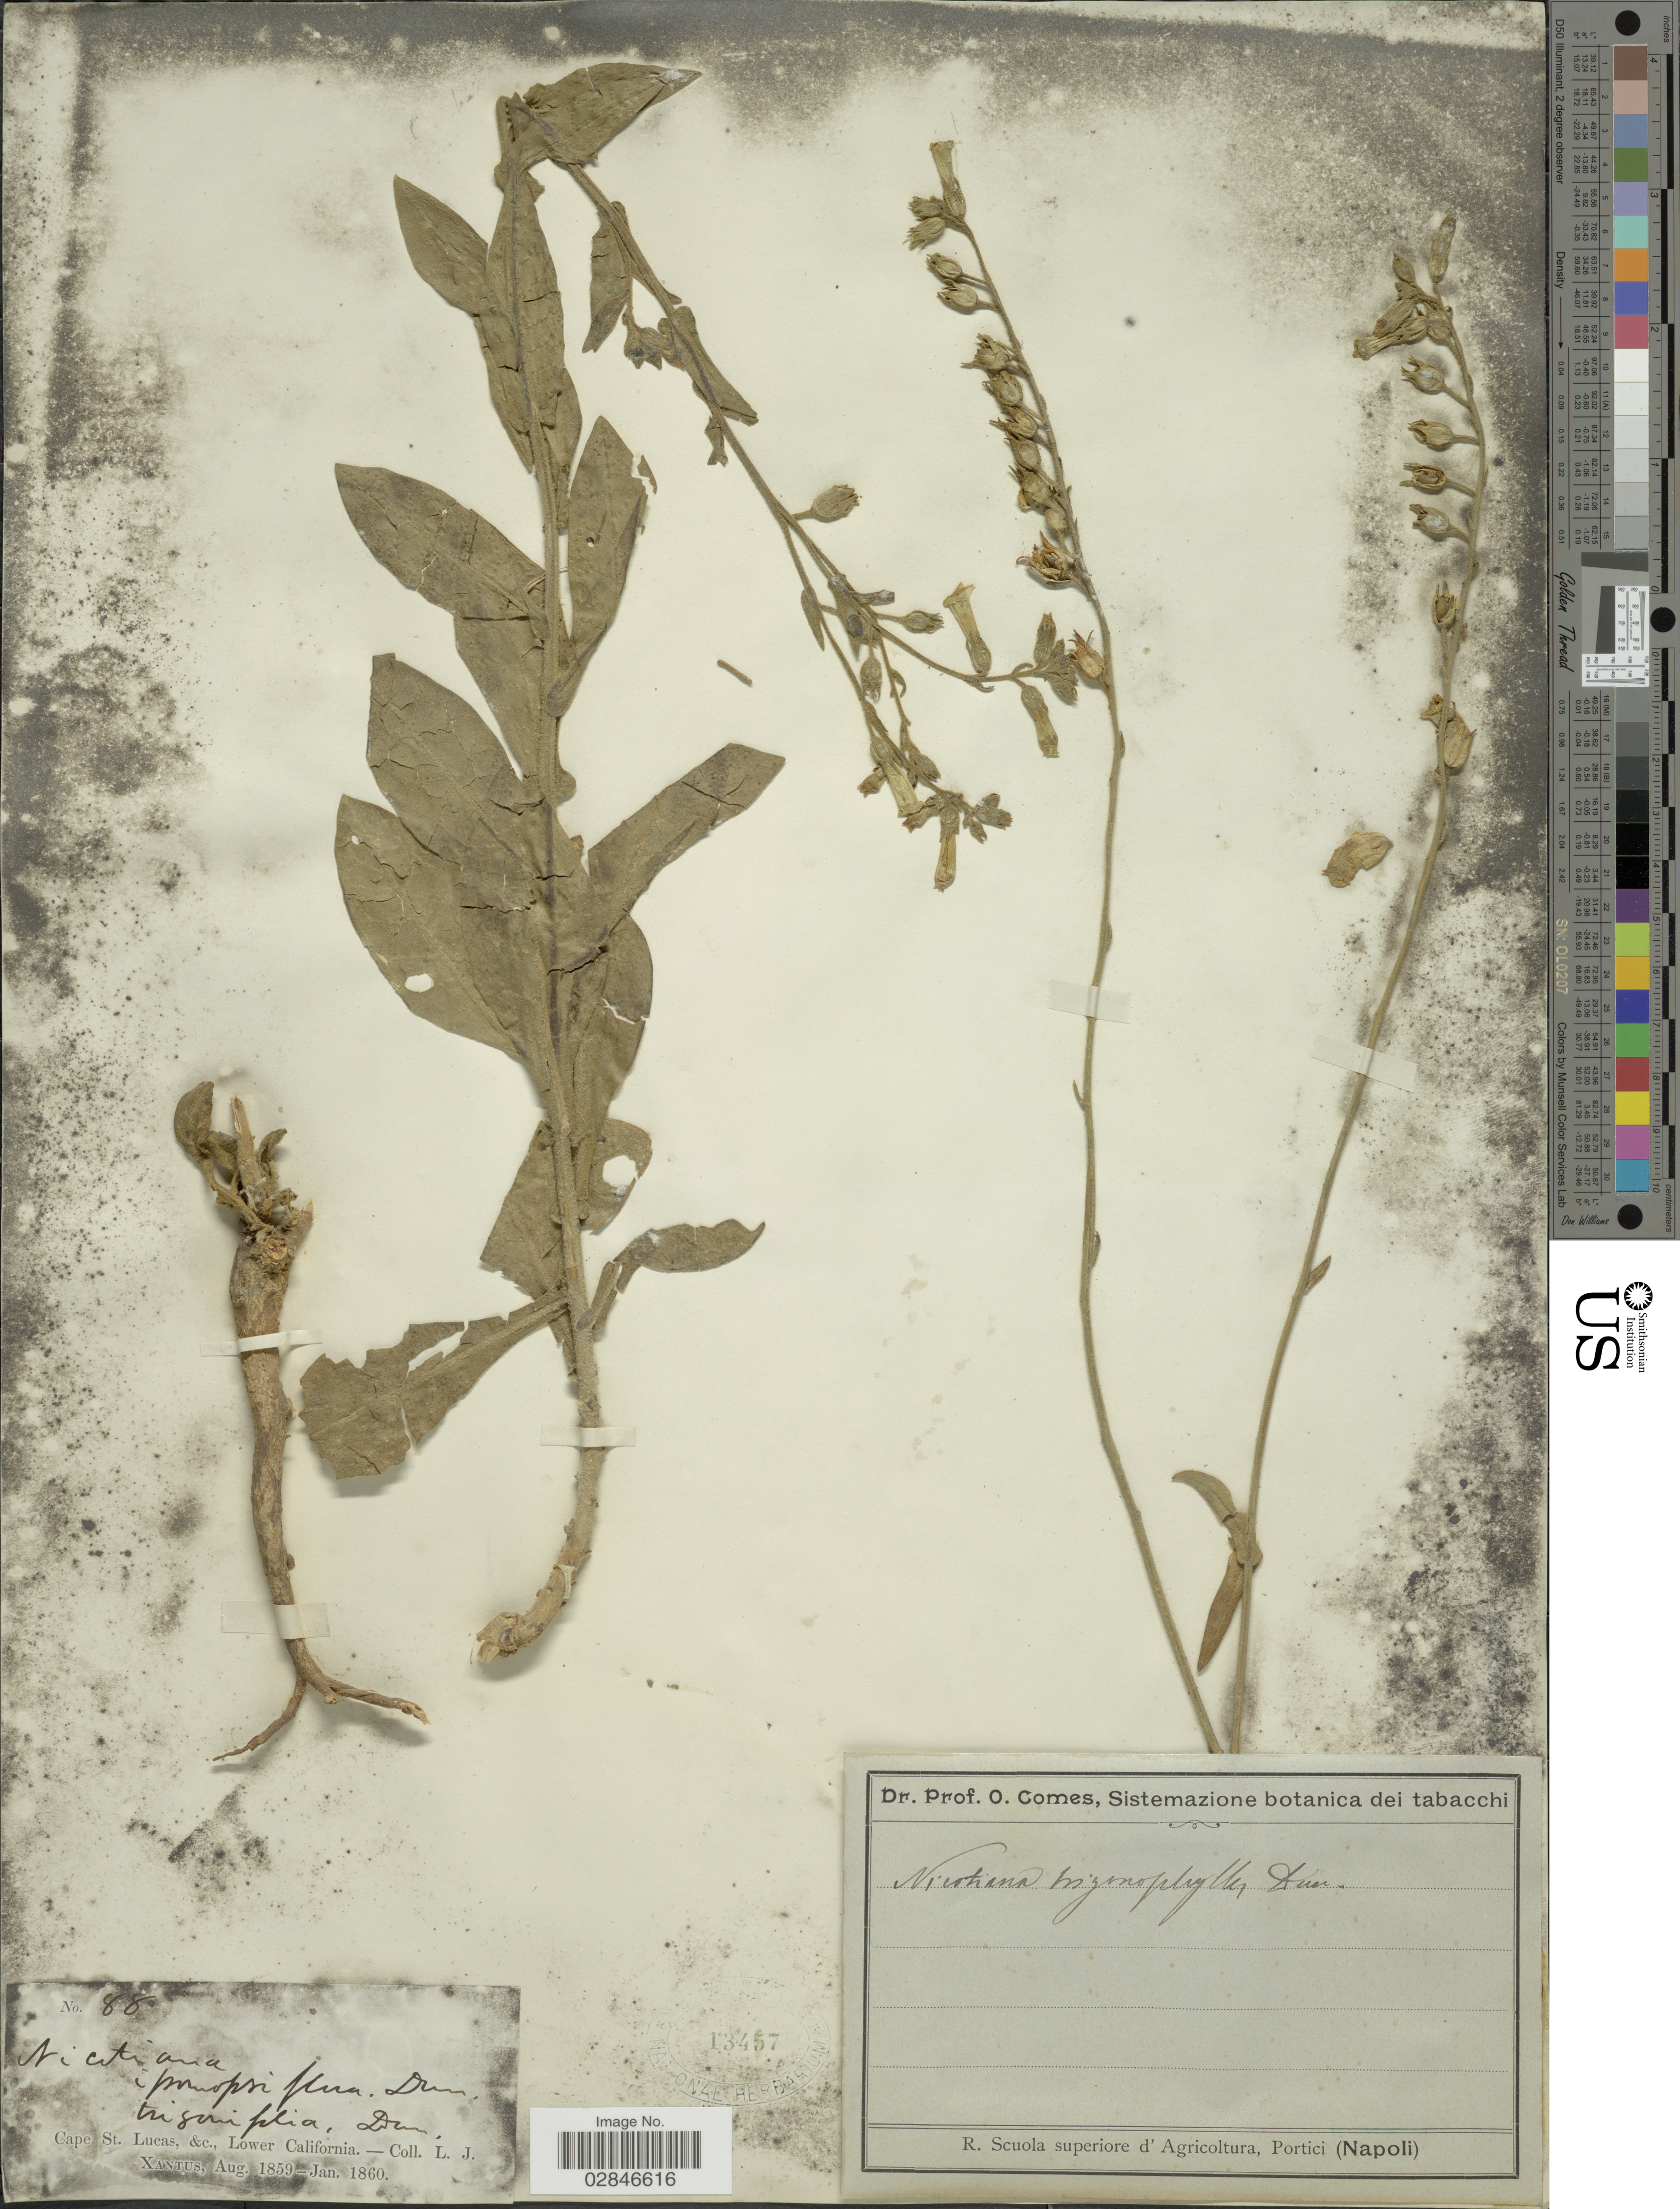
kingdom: Plantae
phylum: Tracheophyta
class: Magnoliopsida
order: Solanales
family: Solanaceae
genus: Nicotiana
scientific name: Nicotiana trigonophylla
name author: Dunal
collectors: L. J. Xantus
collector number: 88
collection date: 1859-08/1860-01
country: Mexico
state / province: Baja California Sur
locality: St. Lucas &c., Lower California.